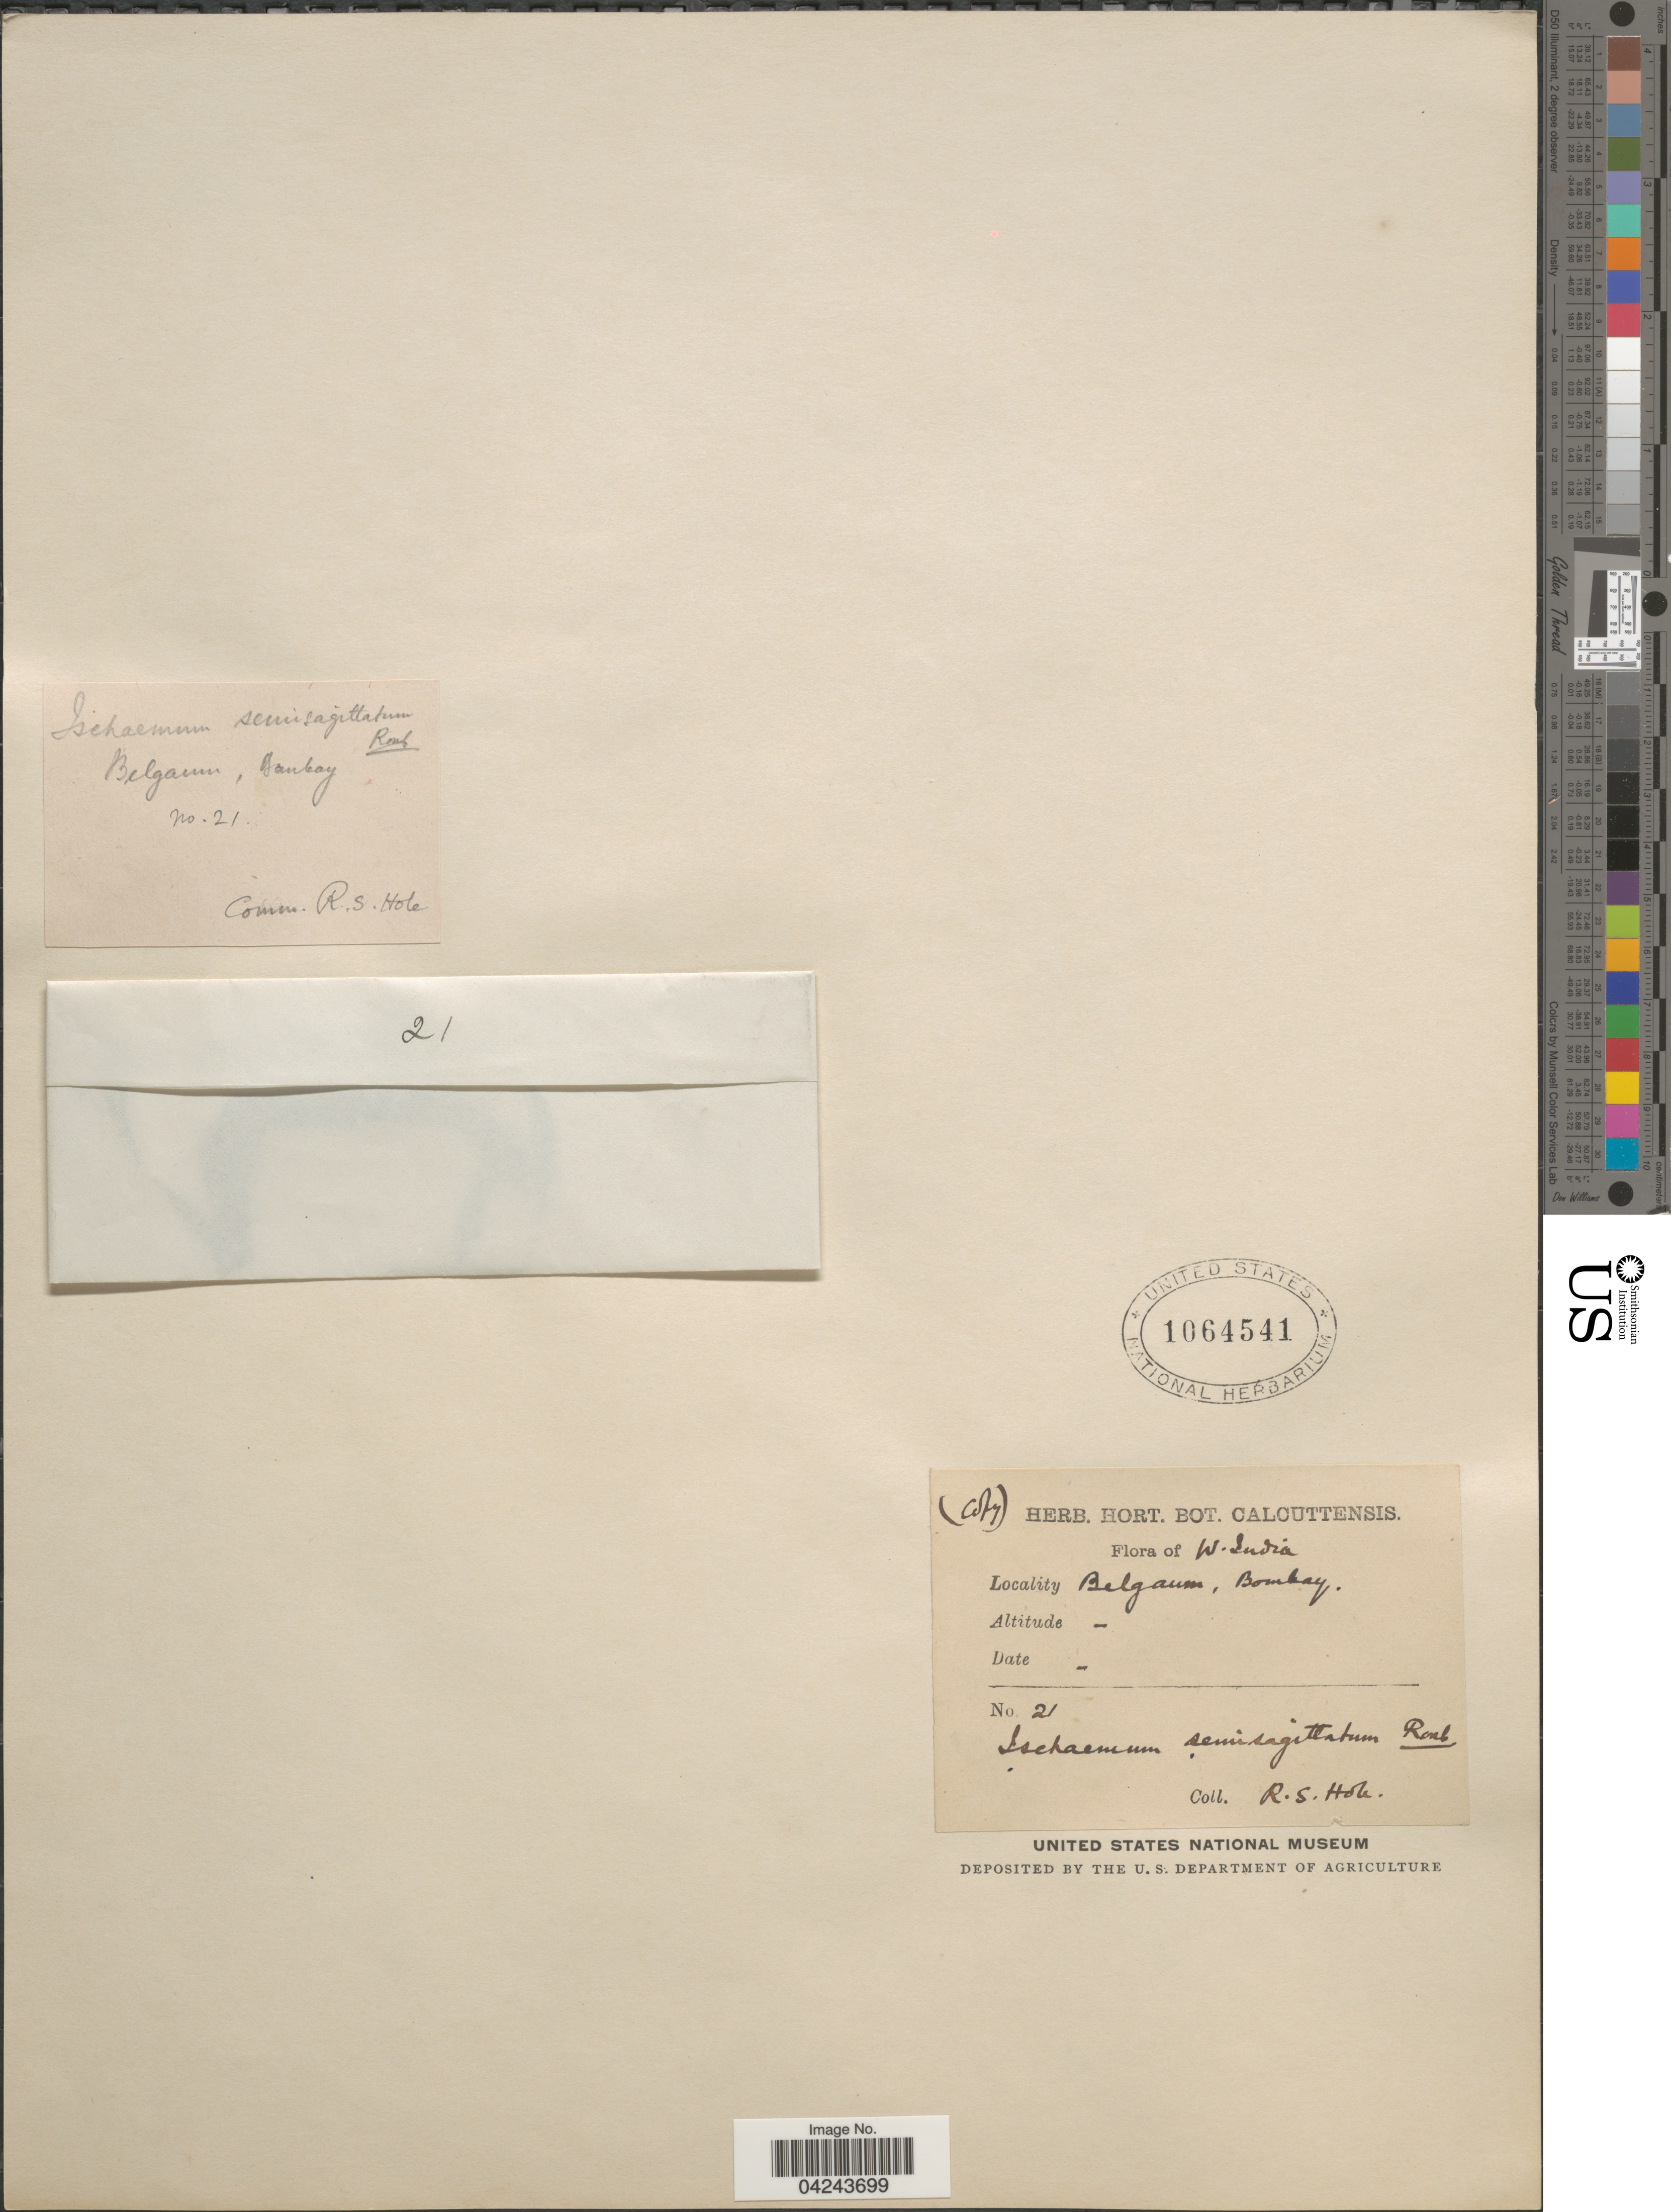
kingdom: Plantae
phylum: Tracheophyta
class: Liliopsida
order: Poales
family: Poaceae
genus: Ischaemum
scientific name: Ischaemum semisagittatum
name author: Roxb.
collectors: R. S. Hole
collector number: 21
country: India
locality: W. India. Belgaum, Bombay.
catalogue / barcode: US 1064541